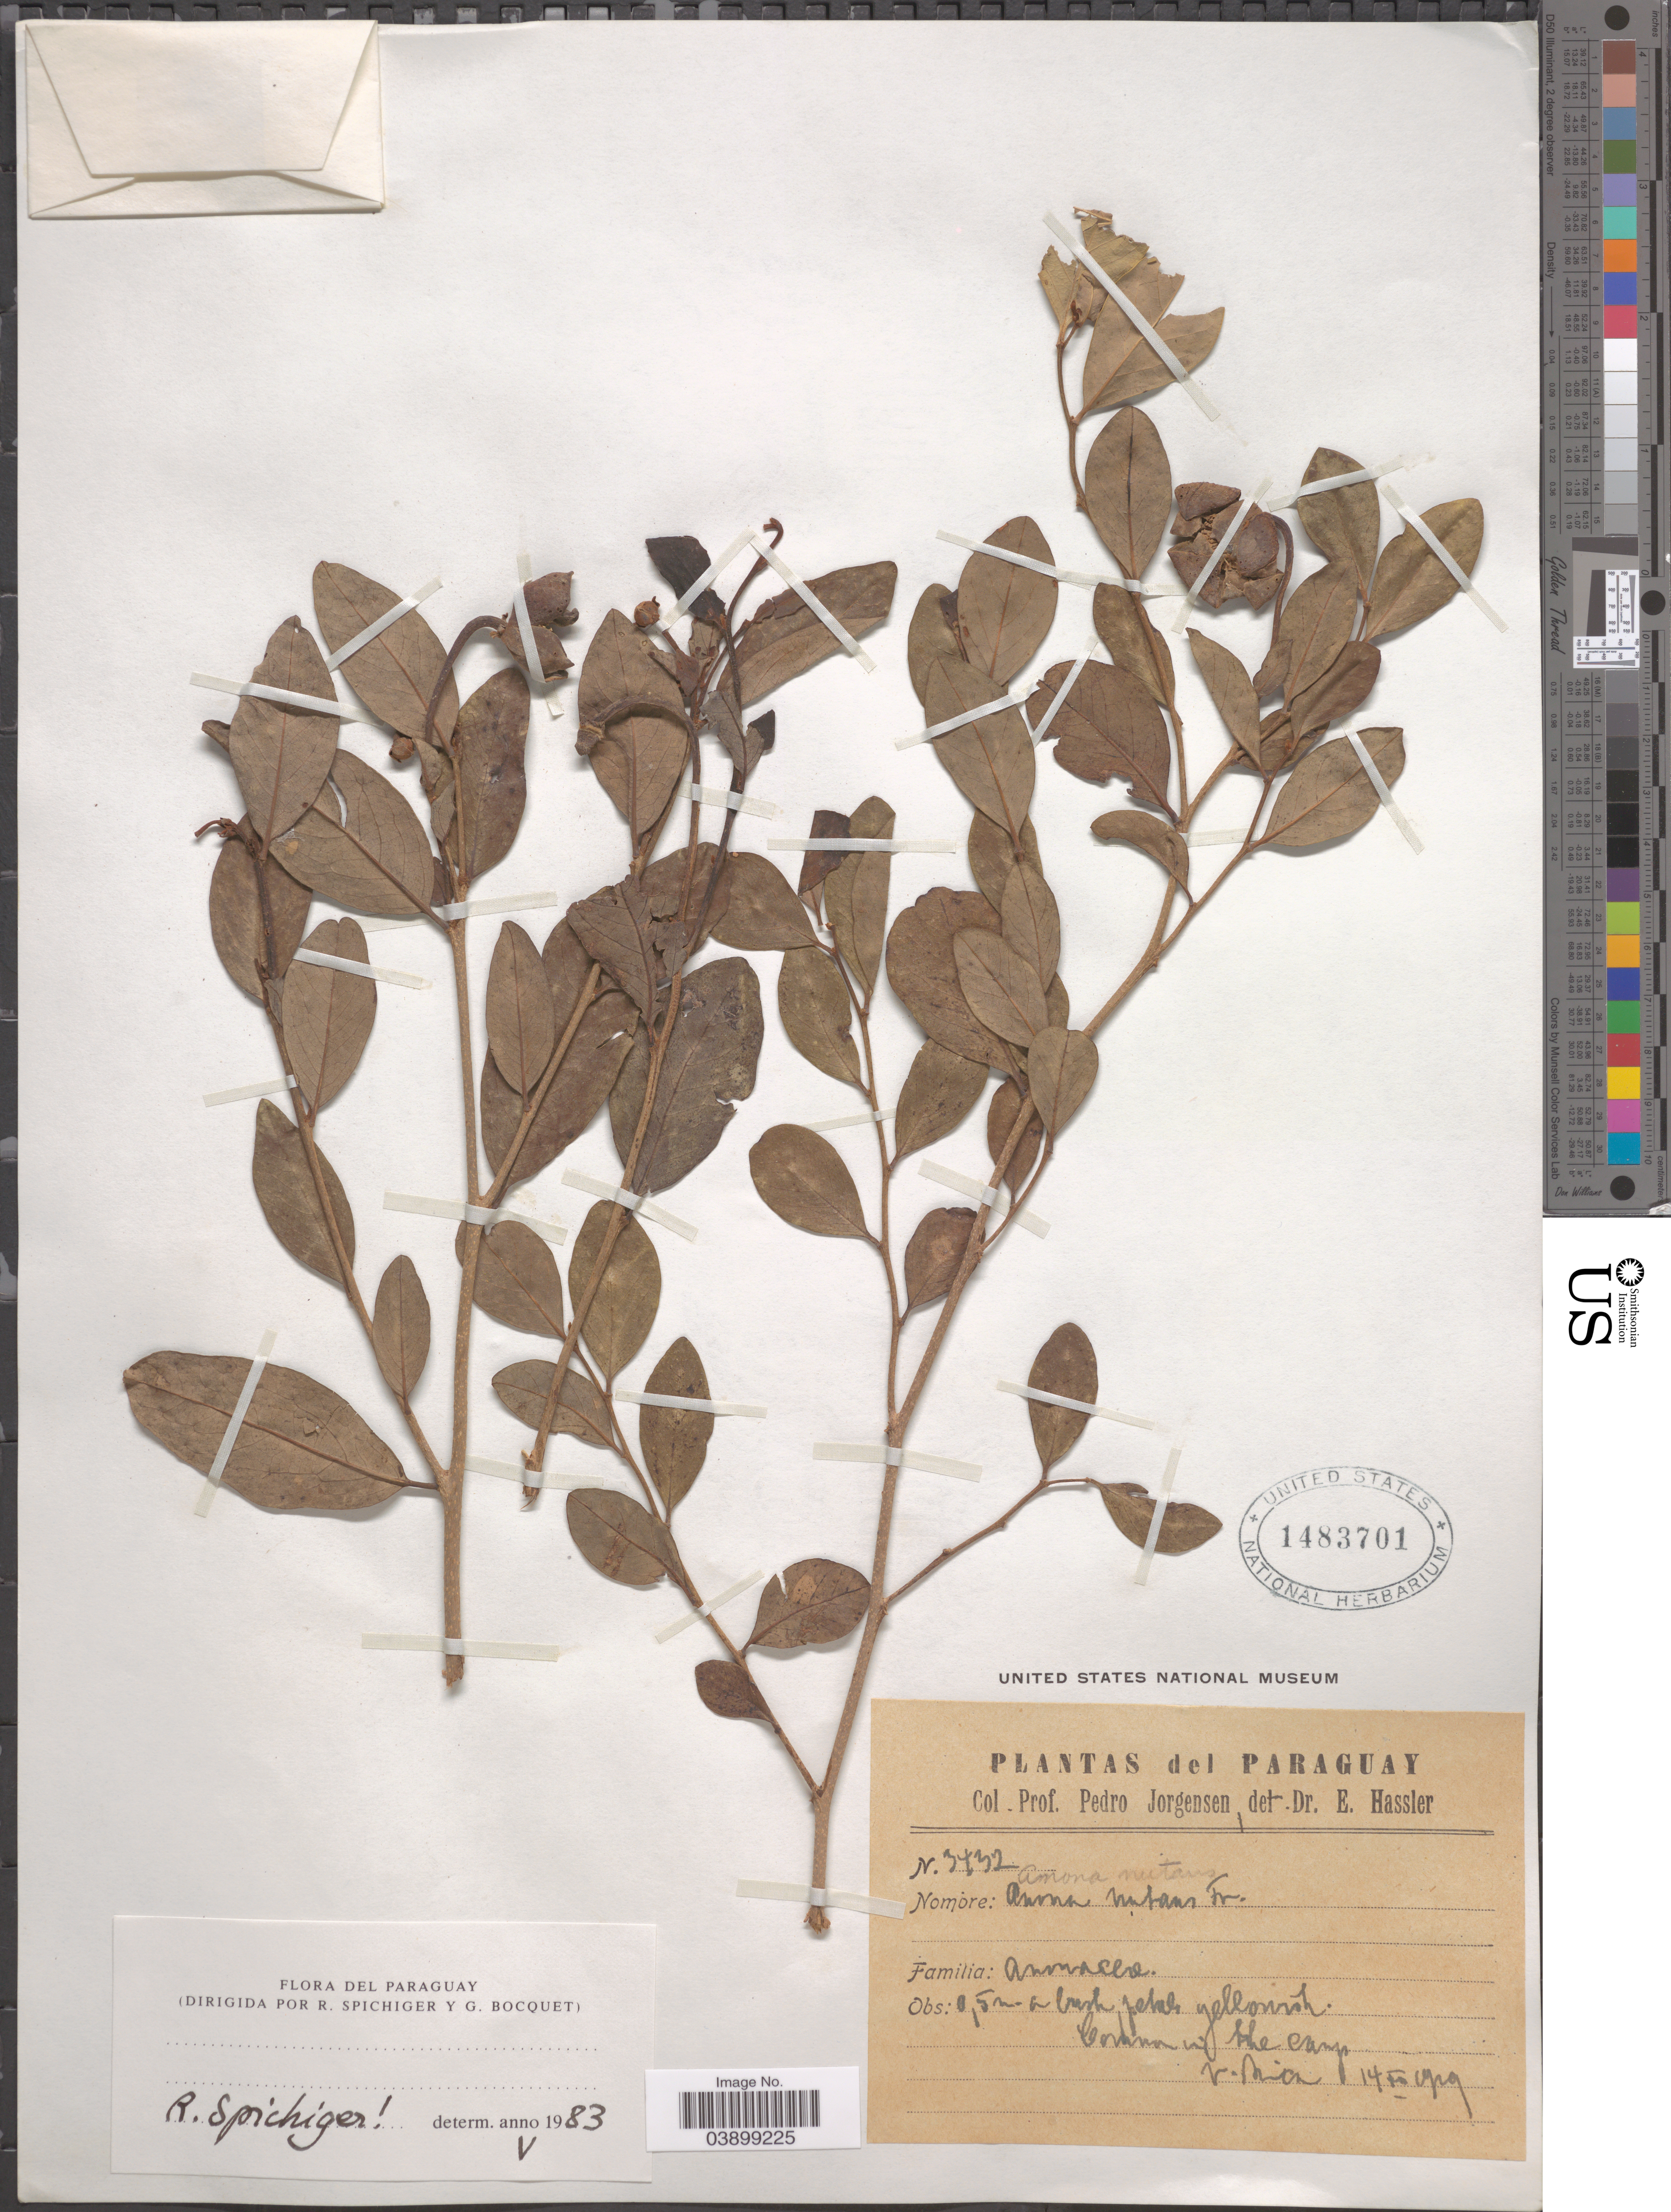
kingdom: Plantae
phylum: Tracheophyta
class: Magnoliopsida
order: Magnoliales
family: Annonaceae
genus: Annona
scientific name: Annona nutans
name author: R.E. Fr.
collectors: P. Jörgensen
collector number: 3432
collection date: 1929-11-14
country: Paraguay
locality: V. Rica.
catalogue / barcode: US 1483701